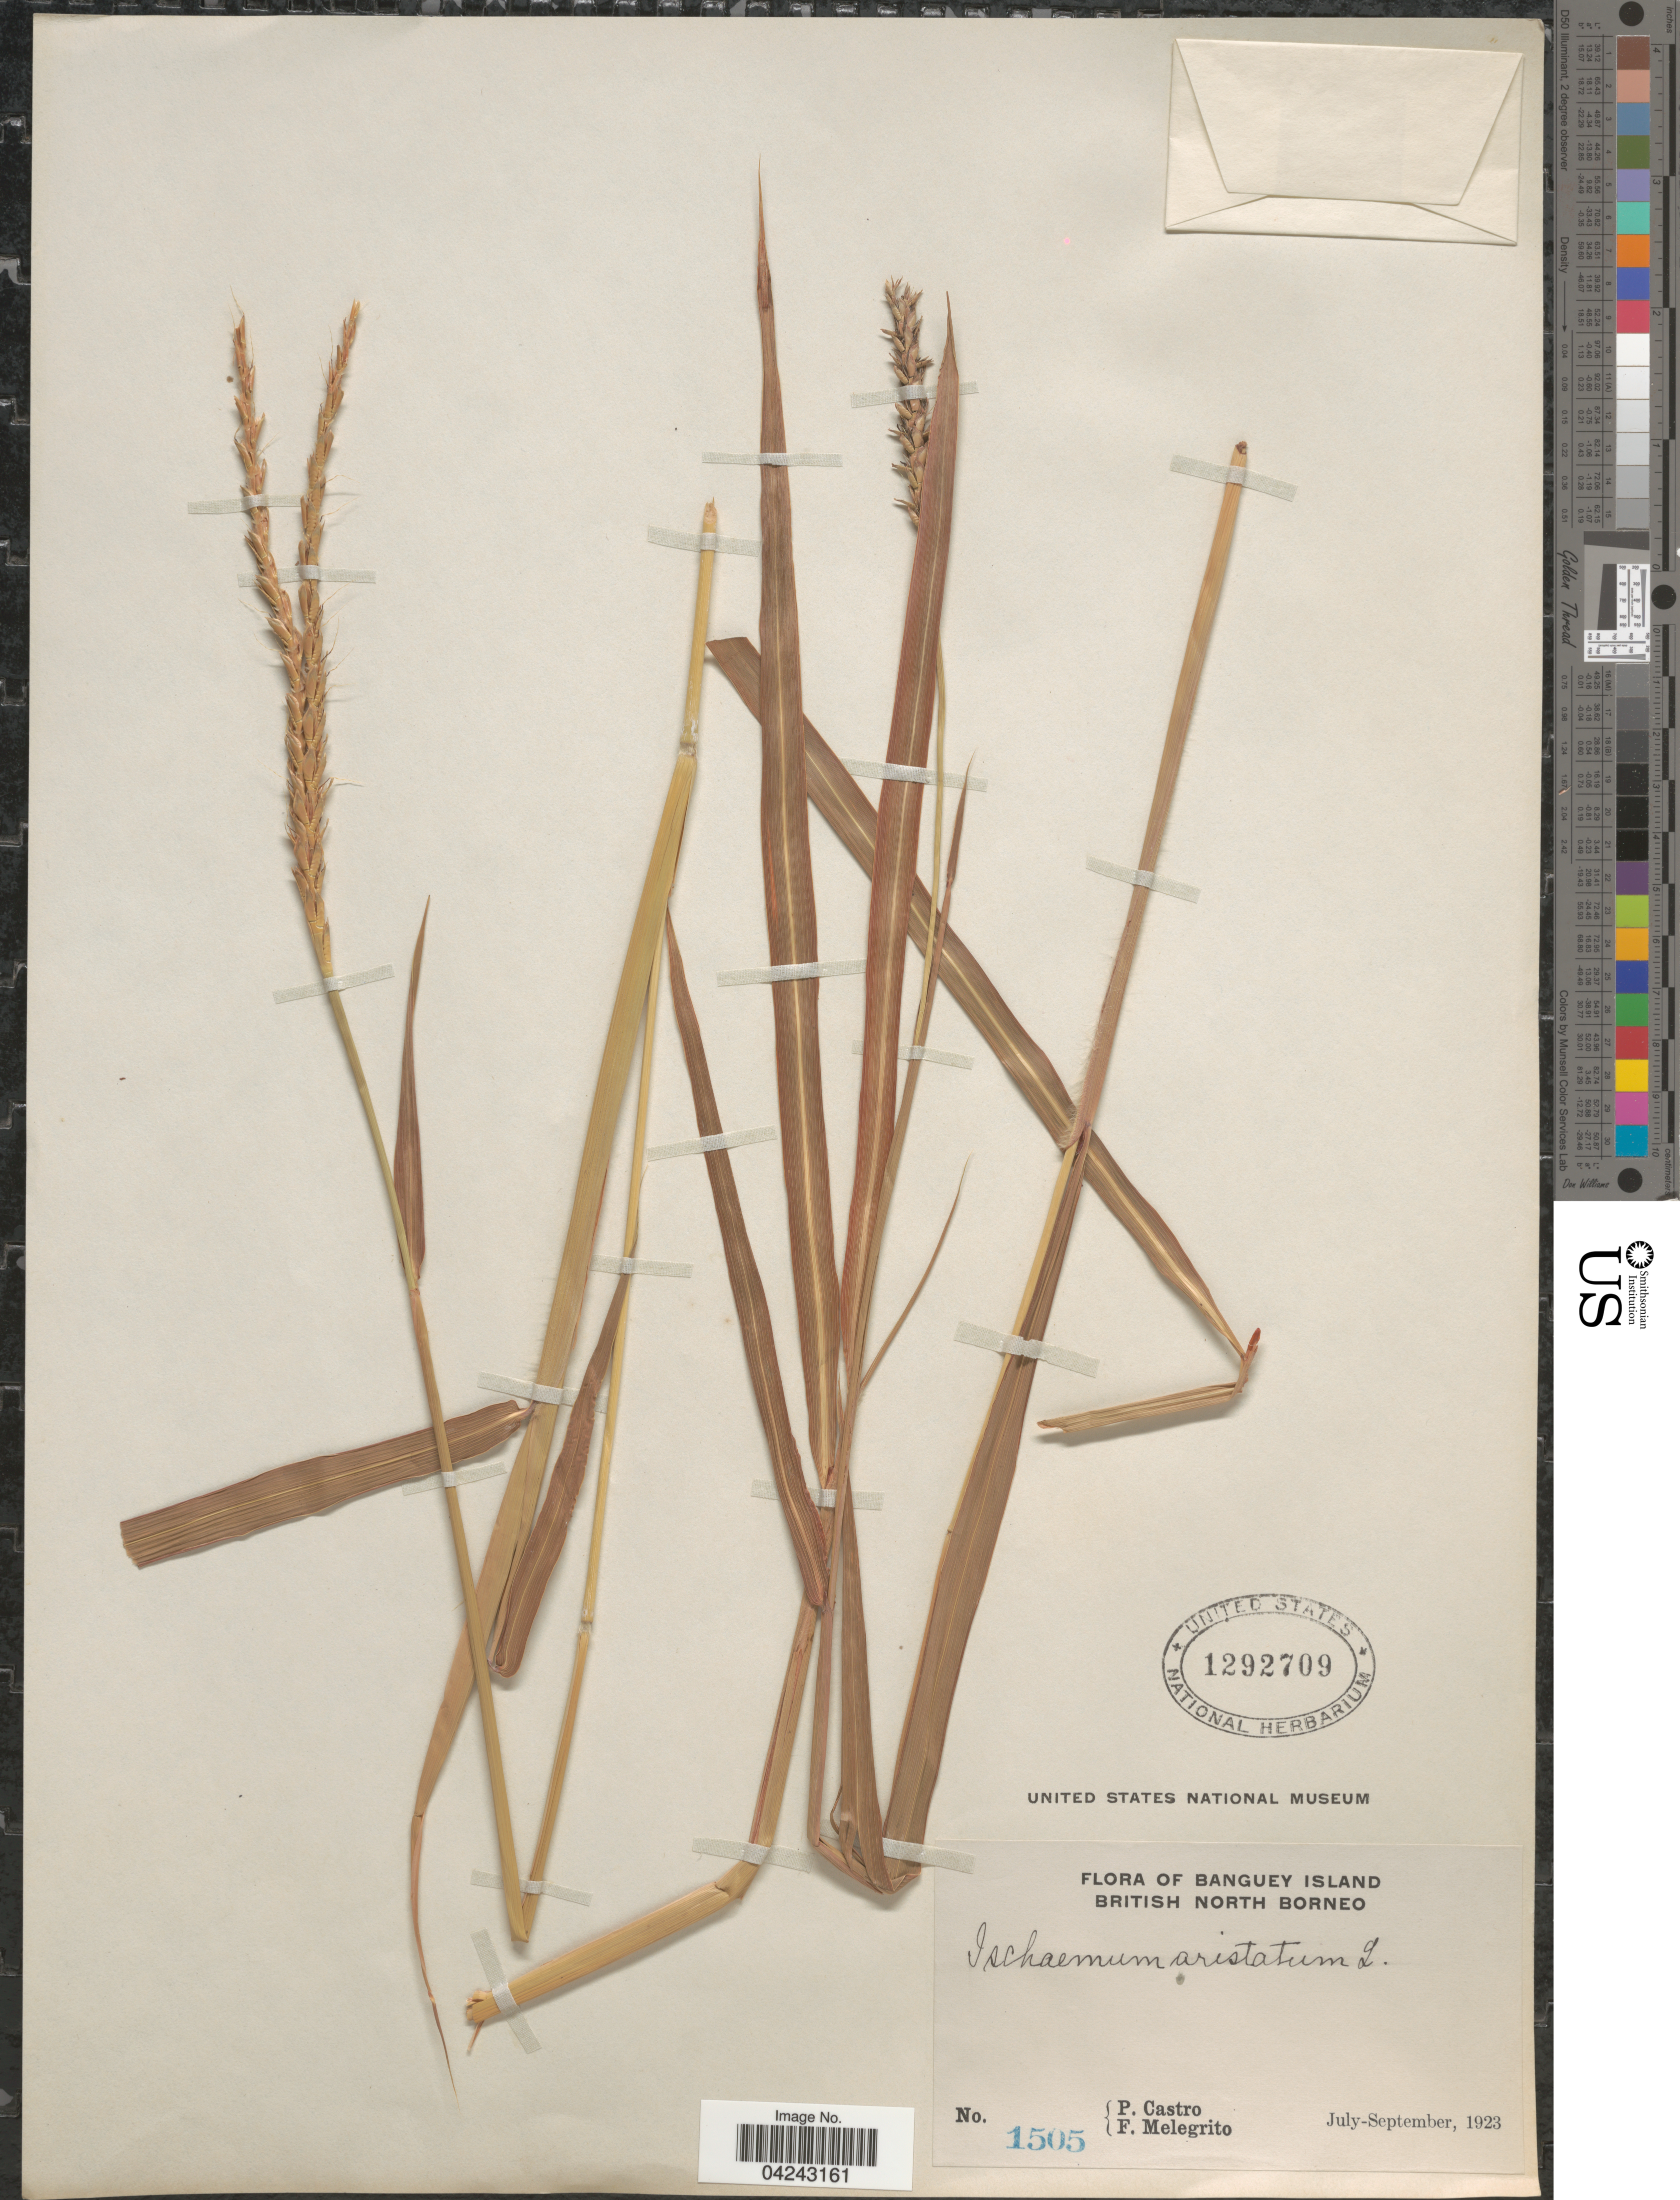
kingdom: Plantae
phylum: Tracheophyta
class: Liliopsida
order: Poales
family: Poaceae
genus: Ischaemum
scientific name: Ischaemum aristatum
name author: L.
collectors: P. Castro & F. Melegrito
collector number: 1505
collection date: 1923-07/1923-09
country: Malaysia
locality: Banguey Island. British North Borneo.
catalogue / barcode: US 1292709